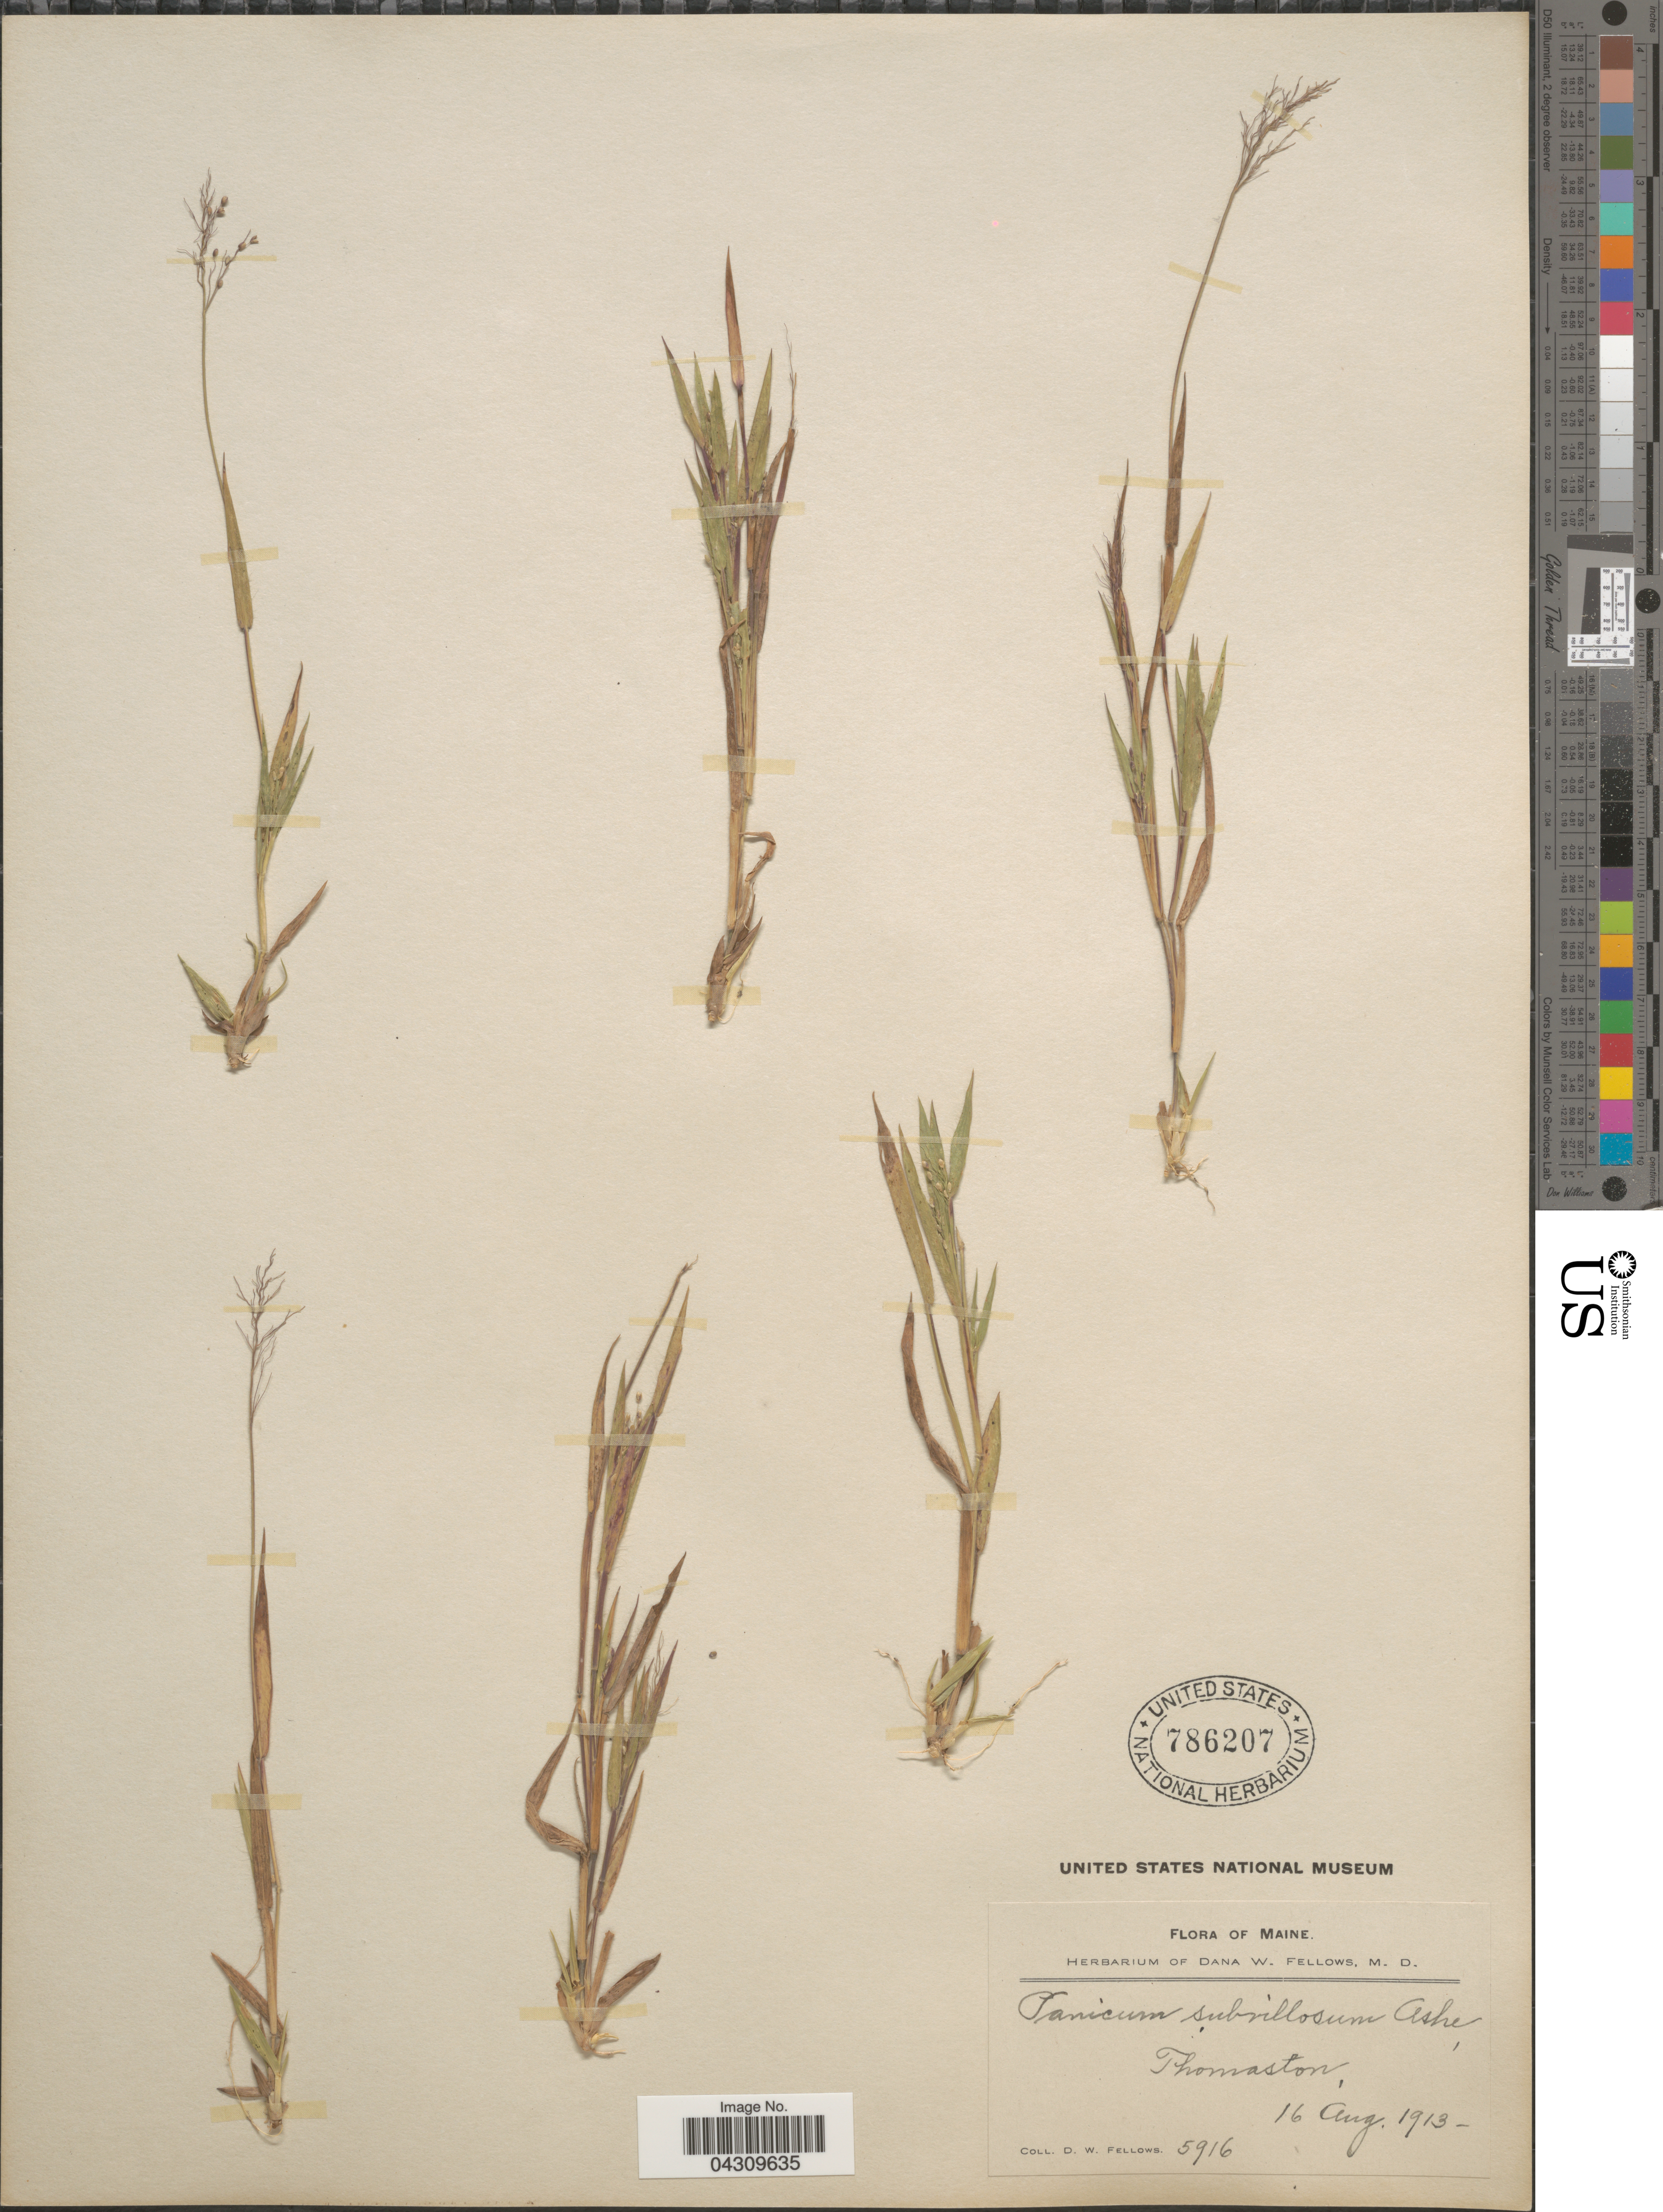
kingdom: Plantae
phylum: Tracheophyta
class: Liliopsida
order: Poales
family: Poaceae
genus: Dichanthelium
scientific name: Dichanthelium acuminatum var. acuminatum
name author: (Sw.) Gould & C.A. Clark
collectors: D. W. Fellows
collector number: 5916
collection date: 1913-08-16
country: United States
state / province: Maine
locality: Thomaston.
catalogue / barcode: US 786207